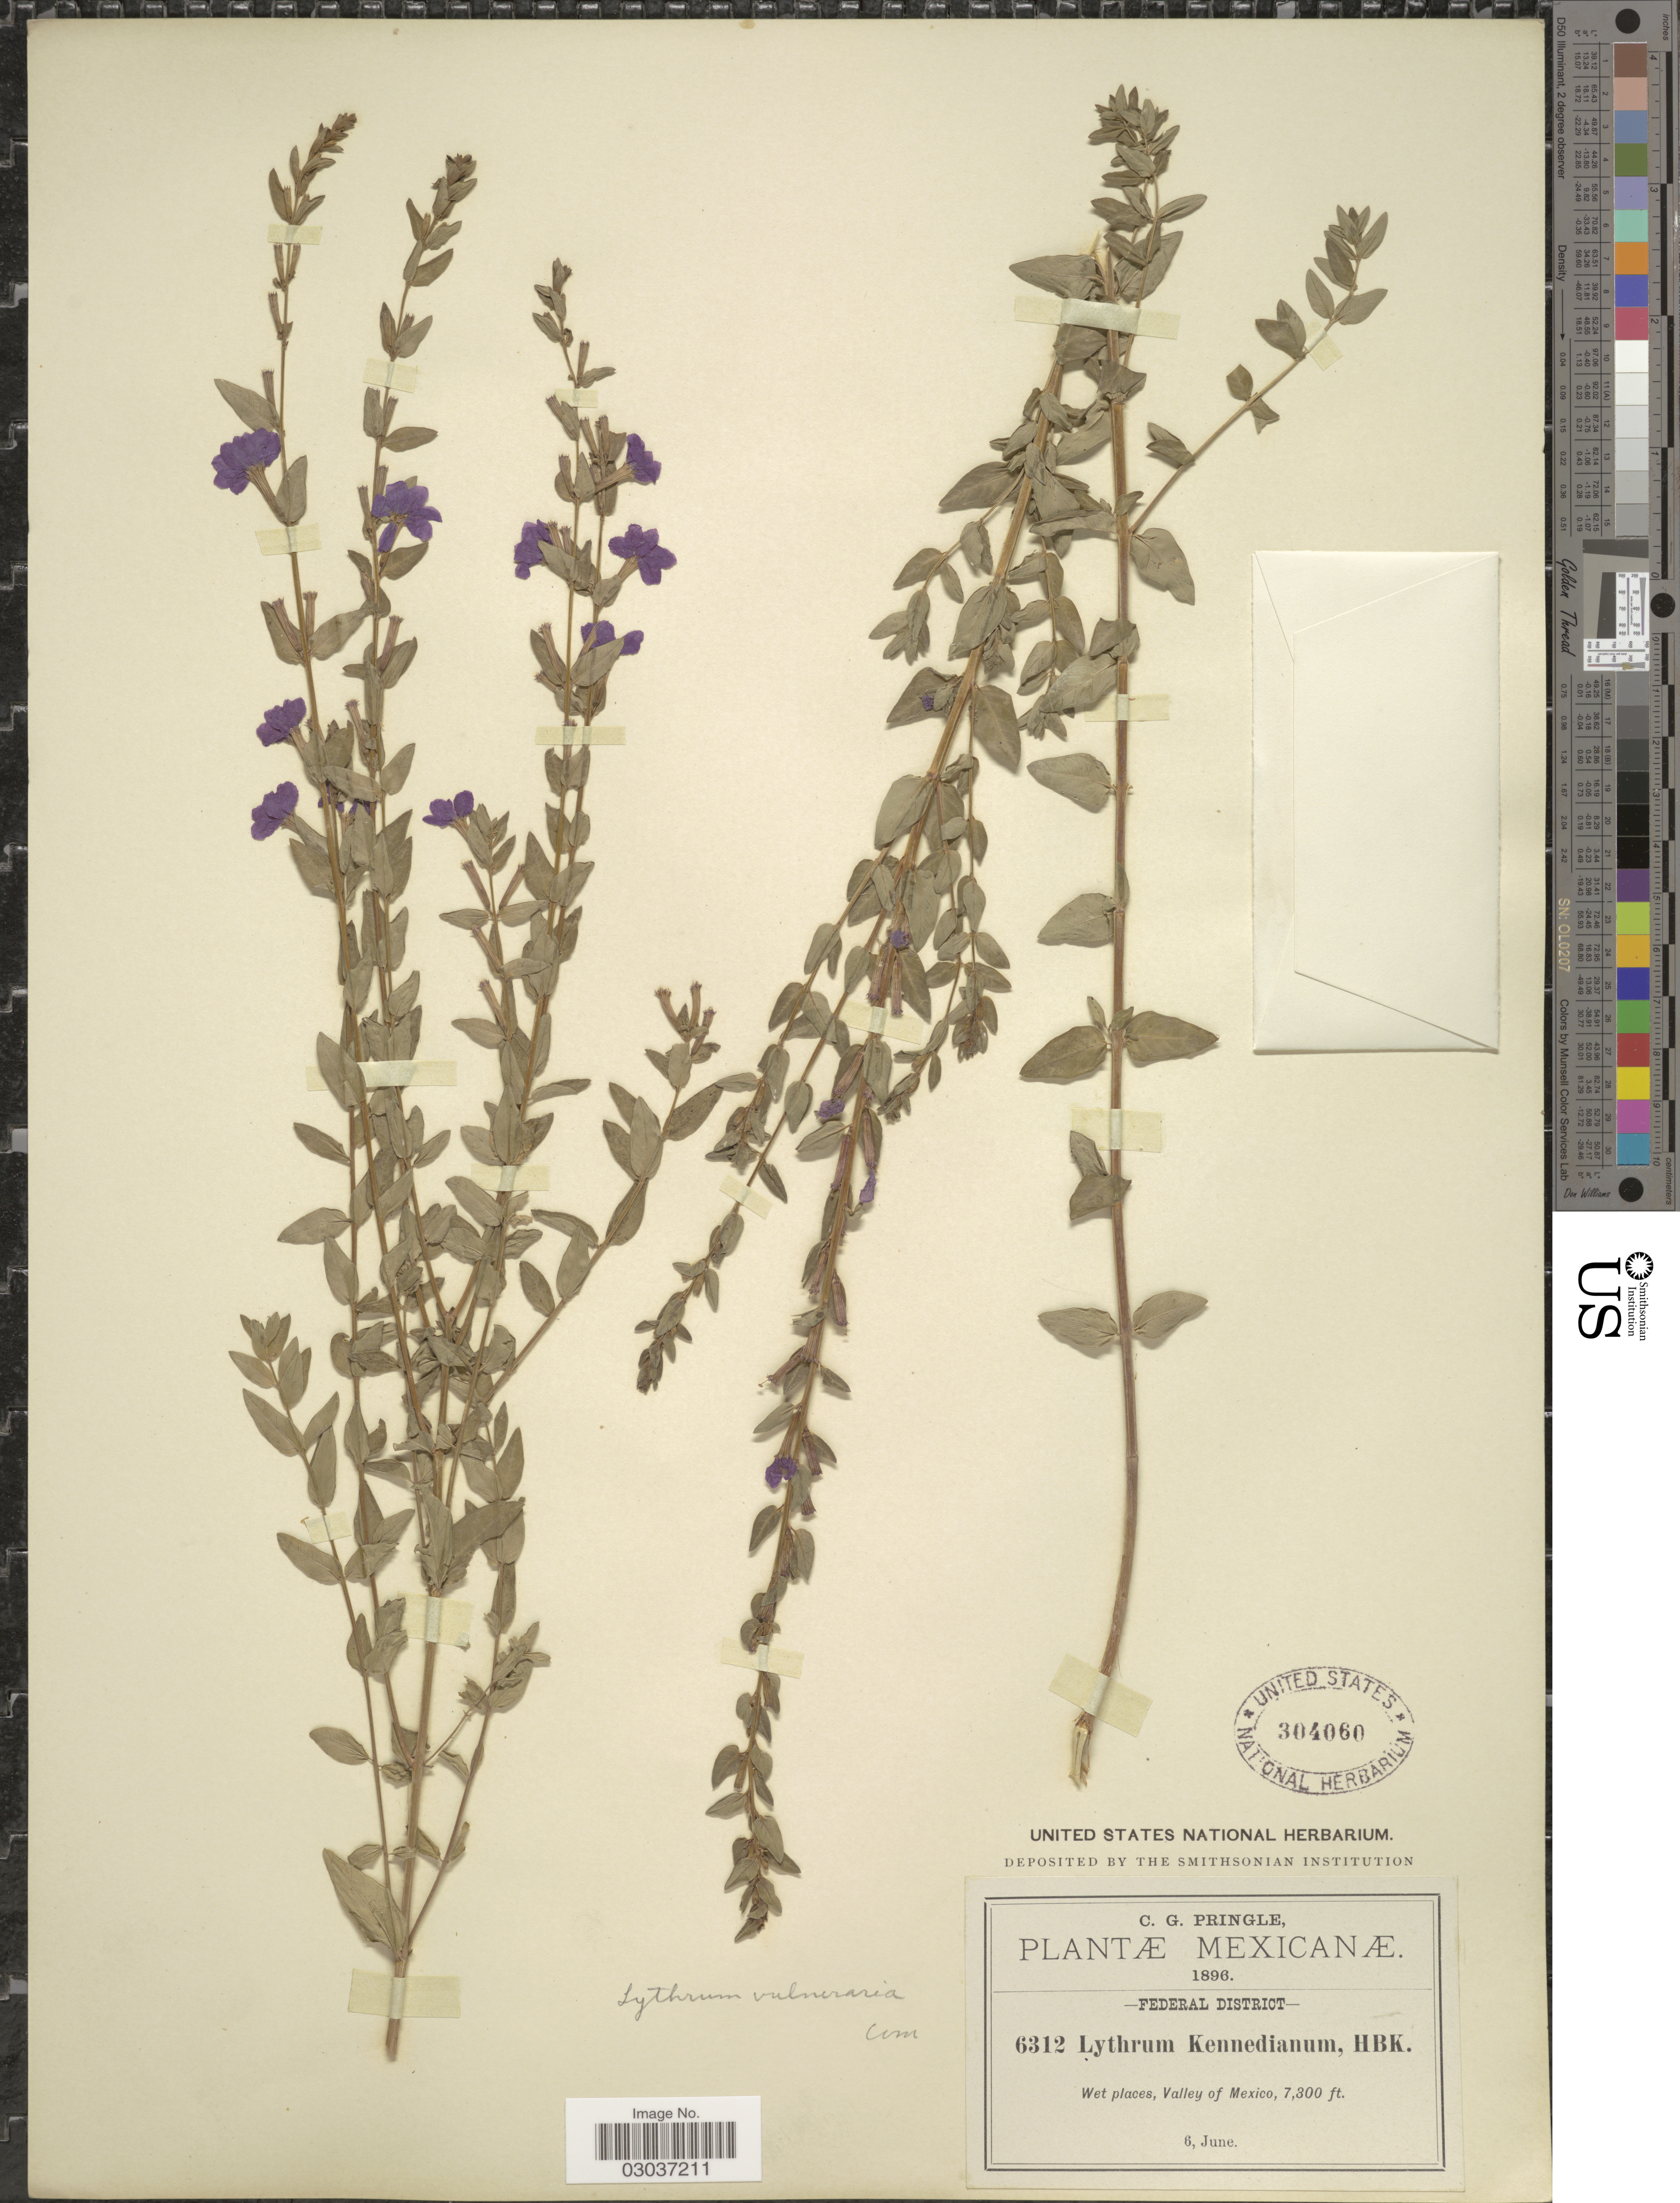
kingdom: Plantae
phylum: Tracheophyta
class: Magnoliopsida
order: Myrtales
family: Lythraceae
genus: Lythrum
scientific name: Lythrum vulneraria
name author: Aiton ex Schrank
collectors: C. G. Pringle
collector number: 6312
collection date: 1896-06-06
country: Mexico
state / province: Distrito Federal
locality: Federal District. Wet places, Valley of Mexico.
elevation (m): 2225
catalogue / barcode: US 304060